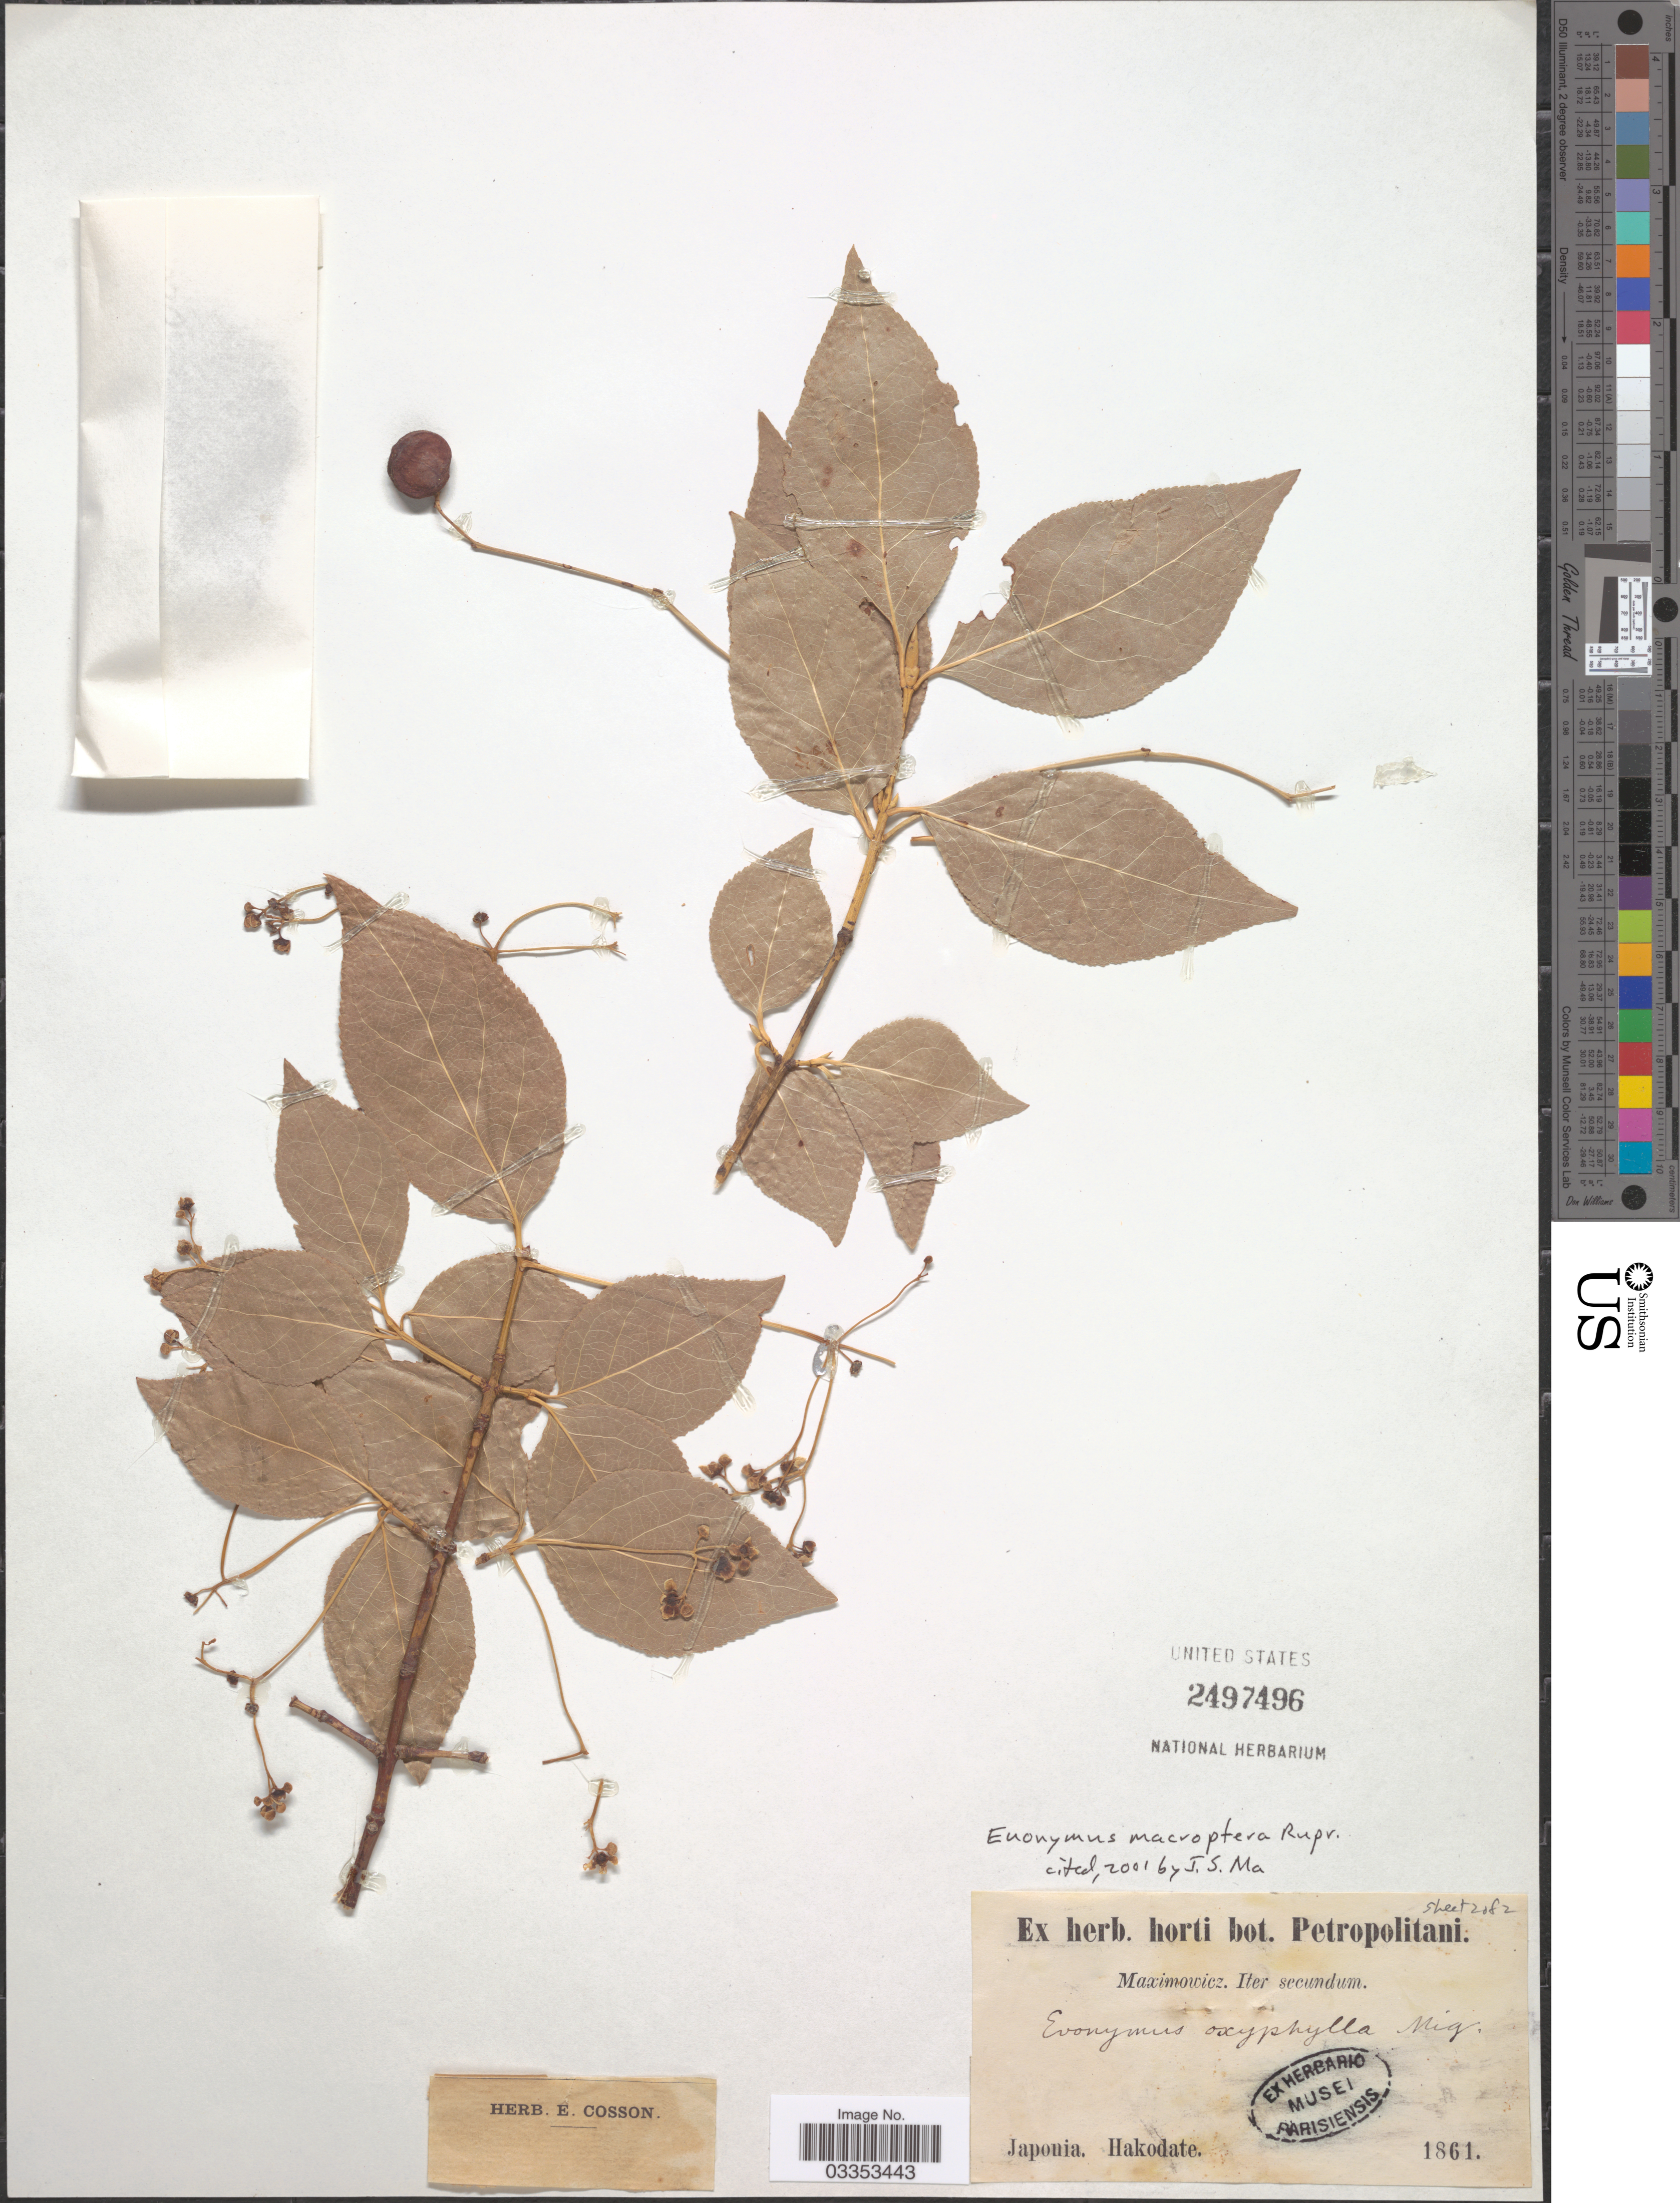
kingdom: Plantae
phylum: Tracheophyta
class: Magnoliopsida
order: Celastrales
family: Celastraceae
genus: Euonymus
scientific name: Euonymus macropterus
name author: Rupr.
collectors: -. Maximowicz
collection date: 1861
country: Japan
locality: Hakodate.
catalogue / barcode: US 2497496